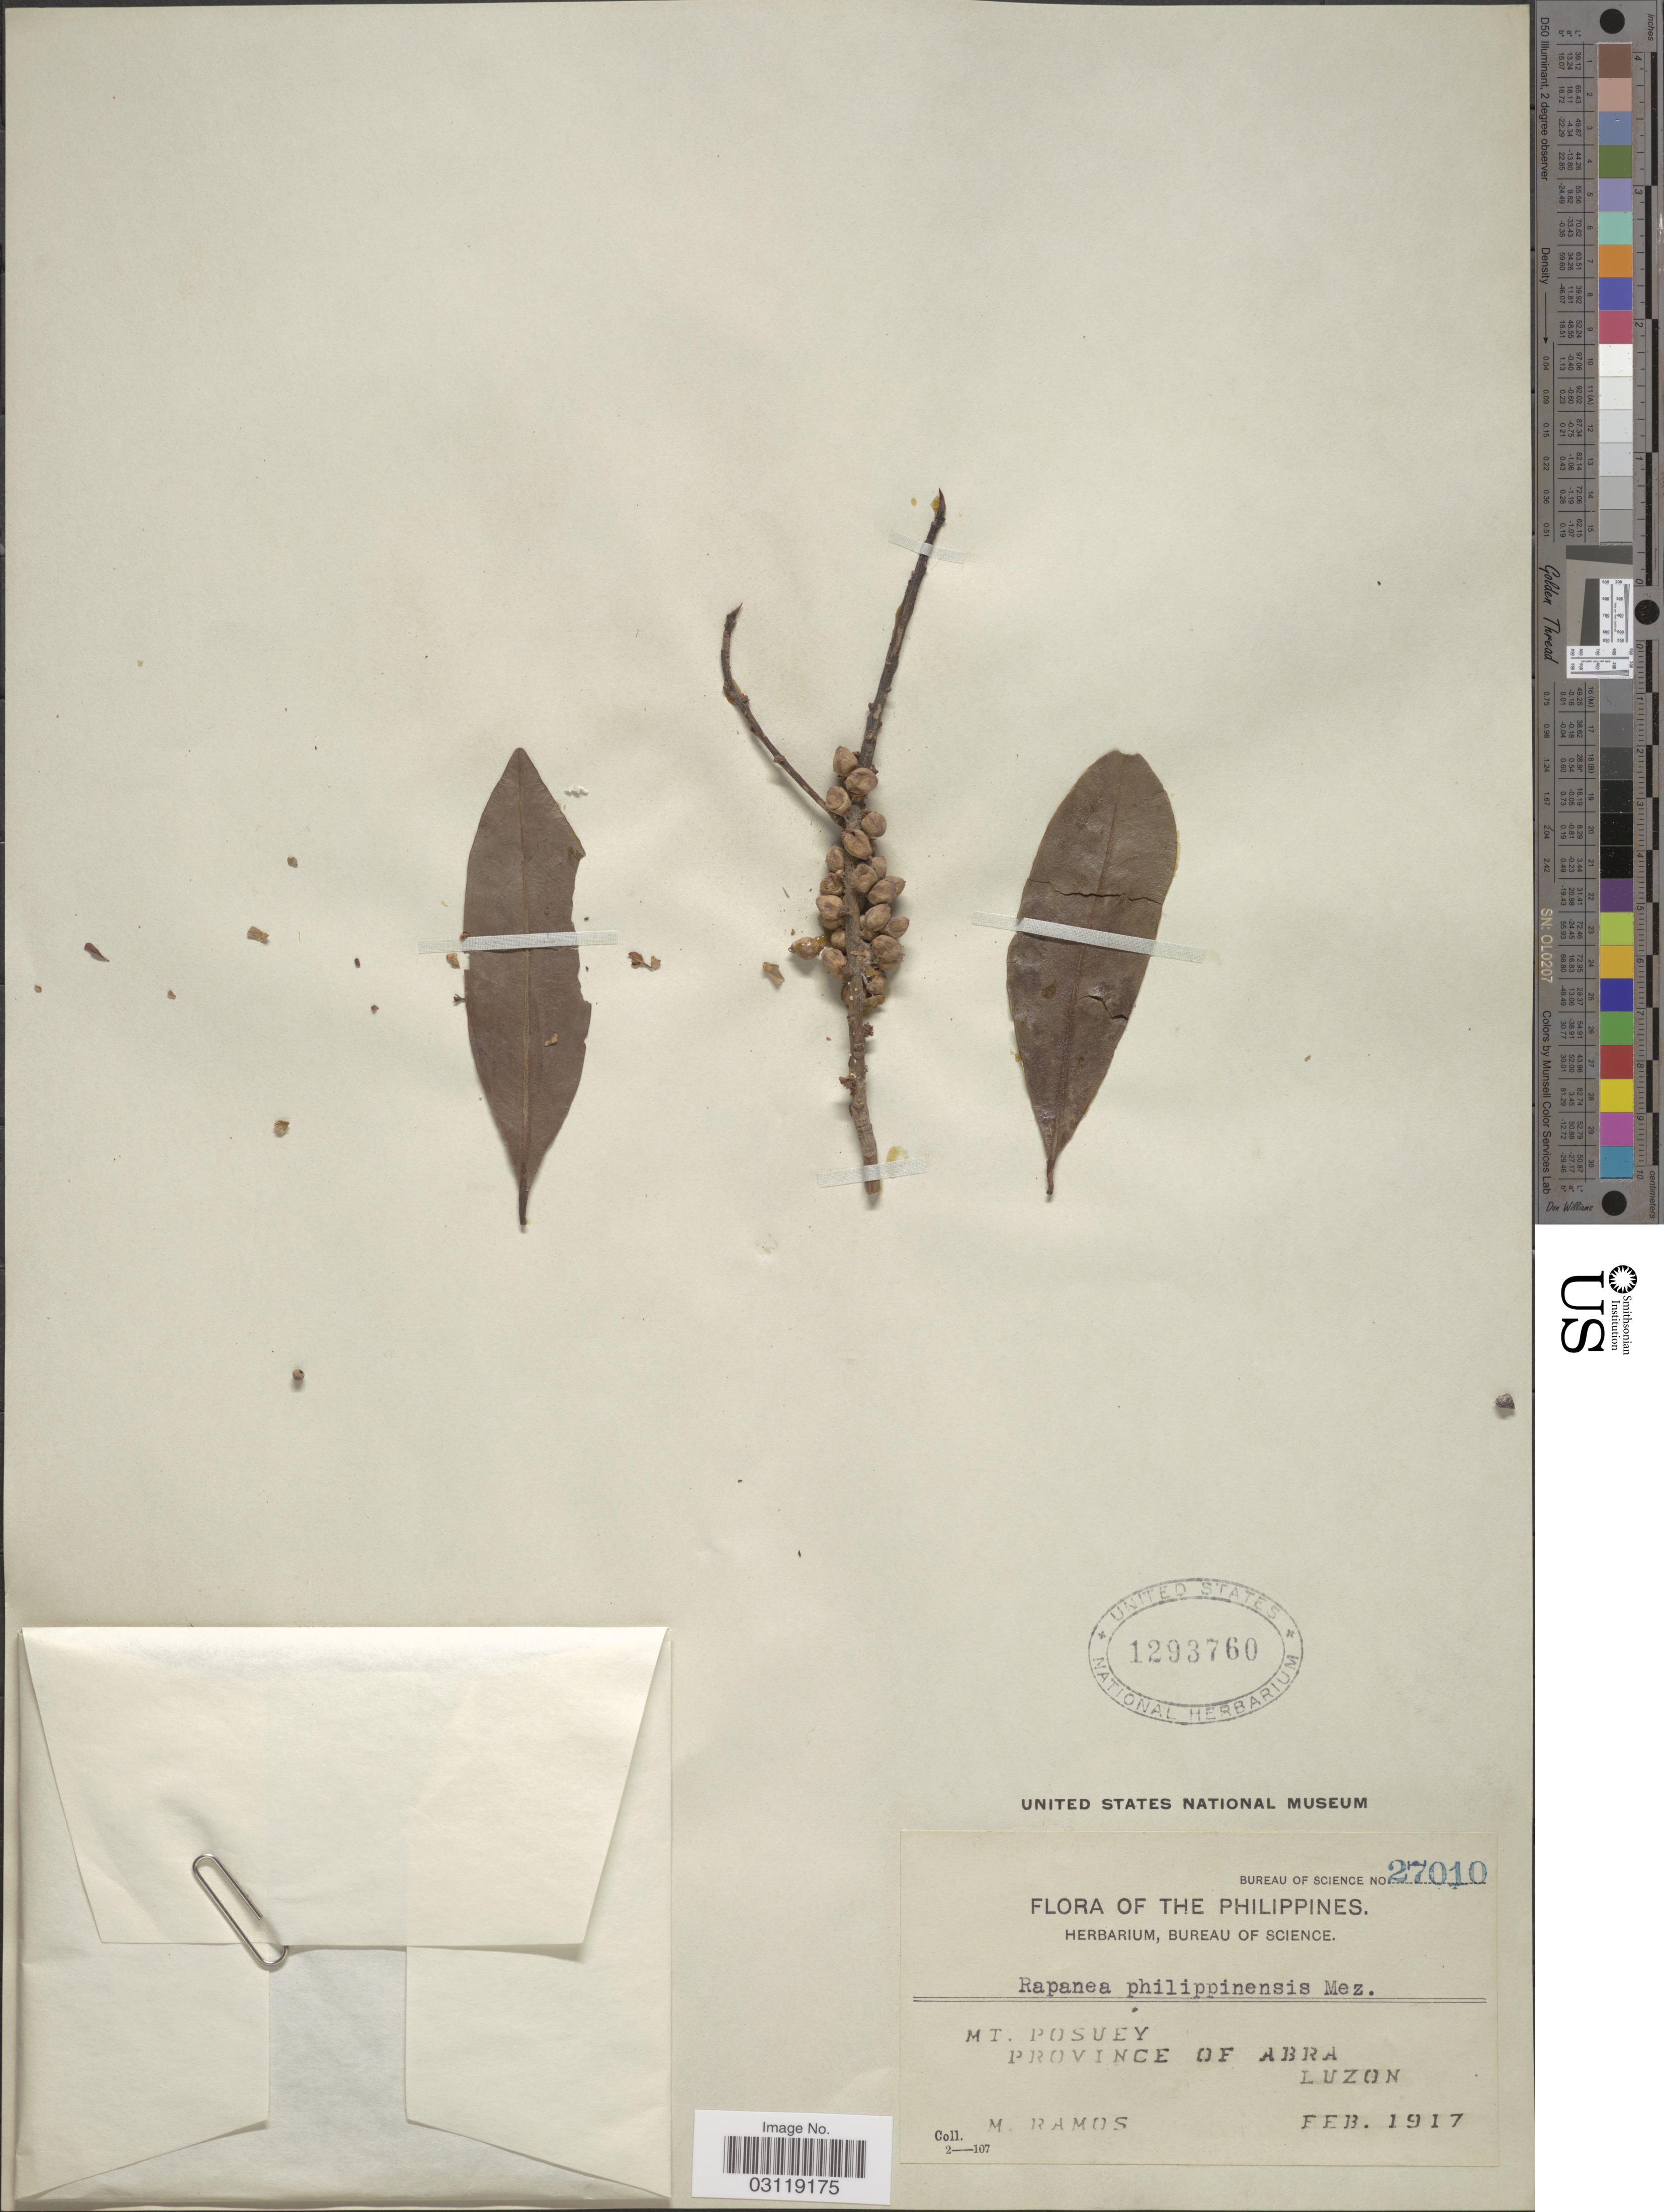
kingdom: Plantae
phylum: Tracheophyta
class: Magnoliopsida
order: Ericales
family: Primulaceae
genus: Rapanea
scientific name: Rapanea philippinensis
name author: (A. DC.) Mez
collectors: M. Ramos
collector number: Bureau of Science 27010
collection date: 1917-02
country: Philippines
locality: Mt. Posuey. Province of Abra, Luzon.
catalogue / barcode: US 1293760